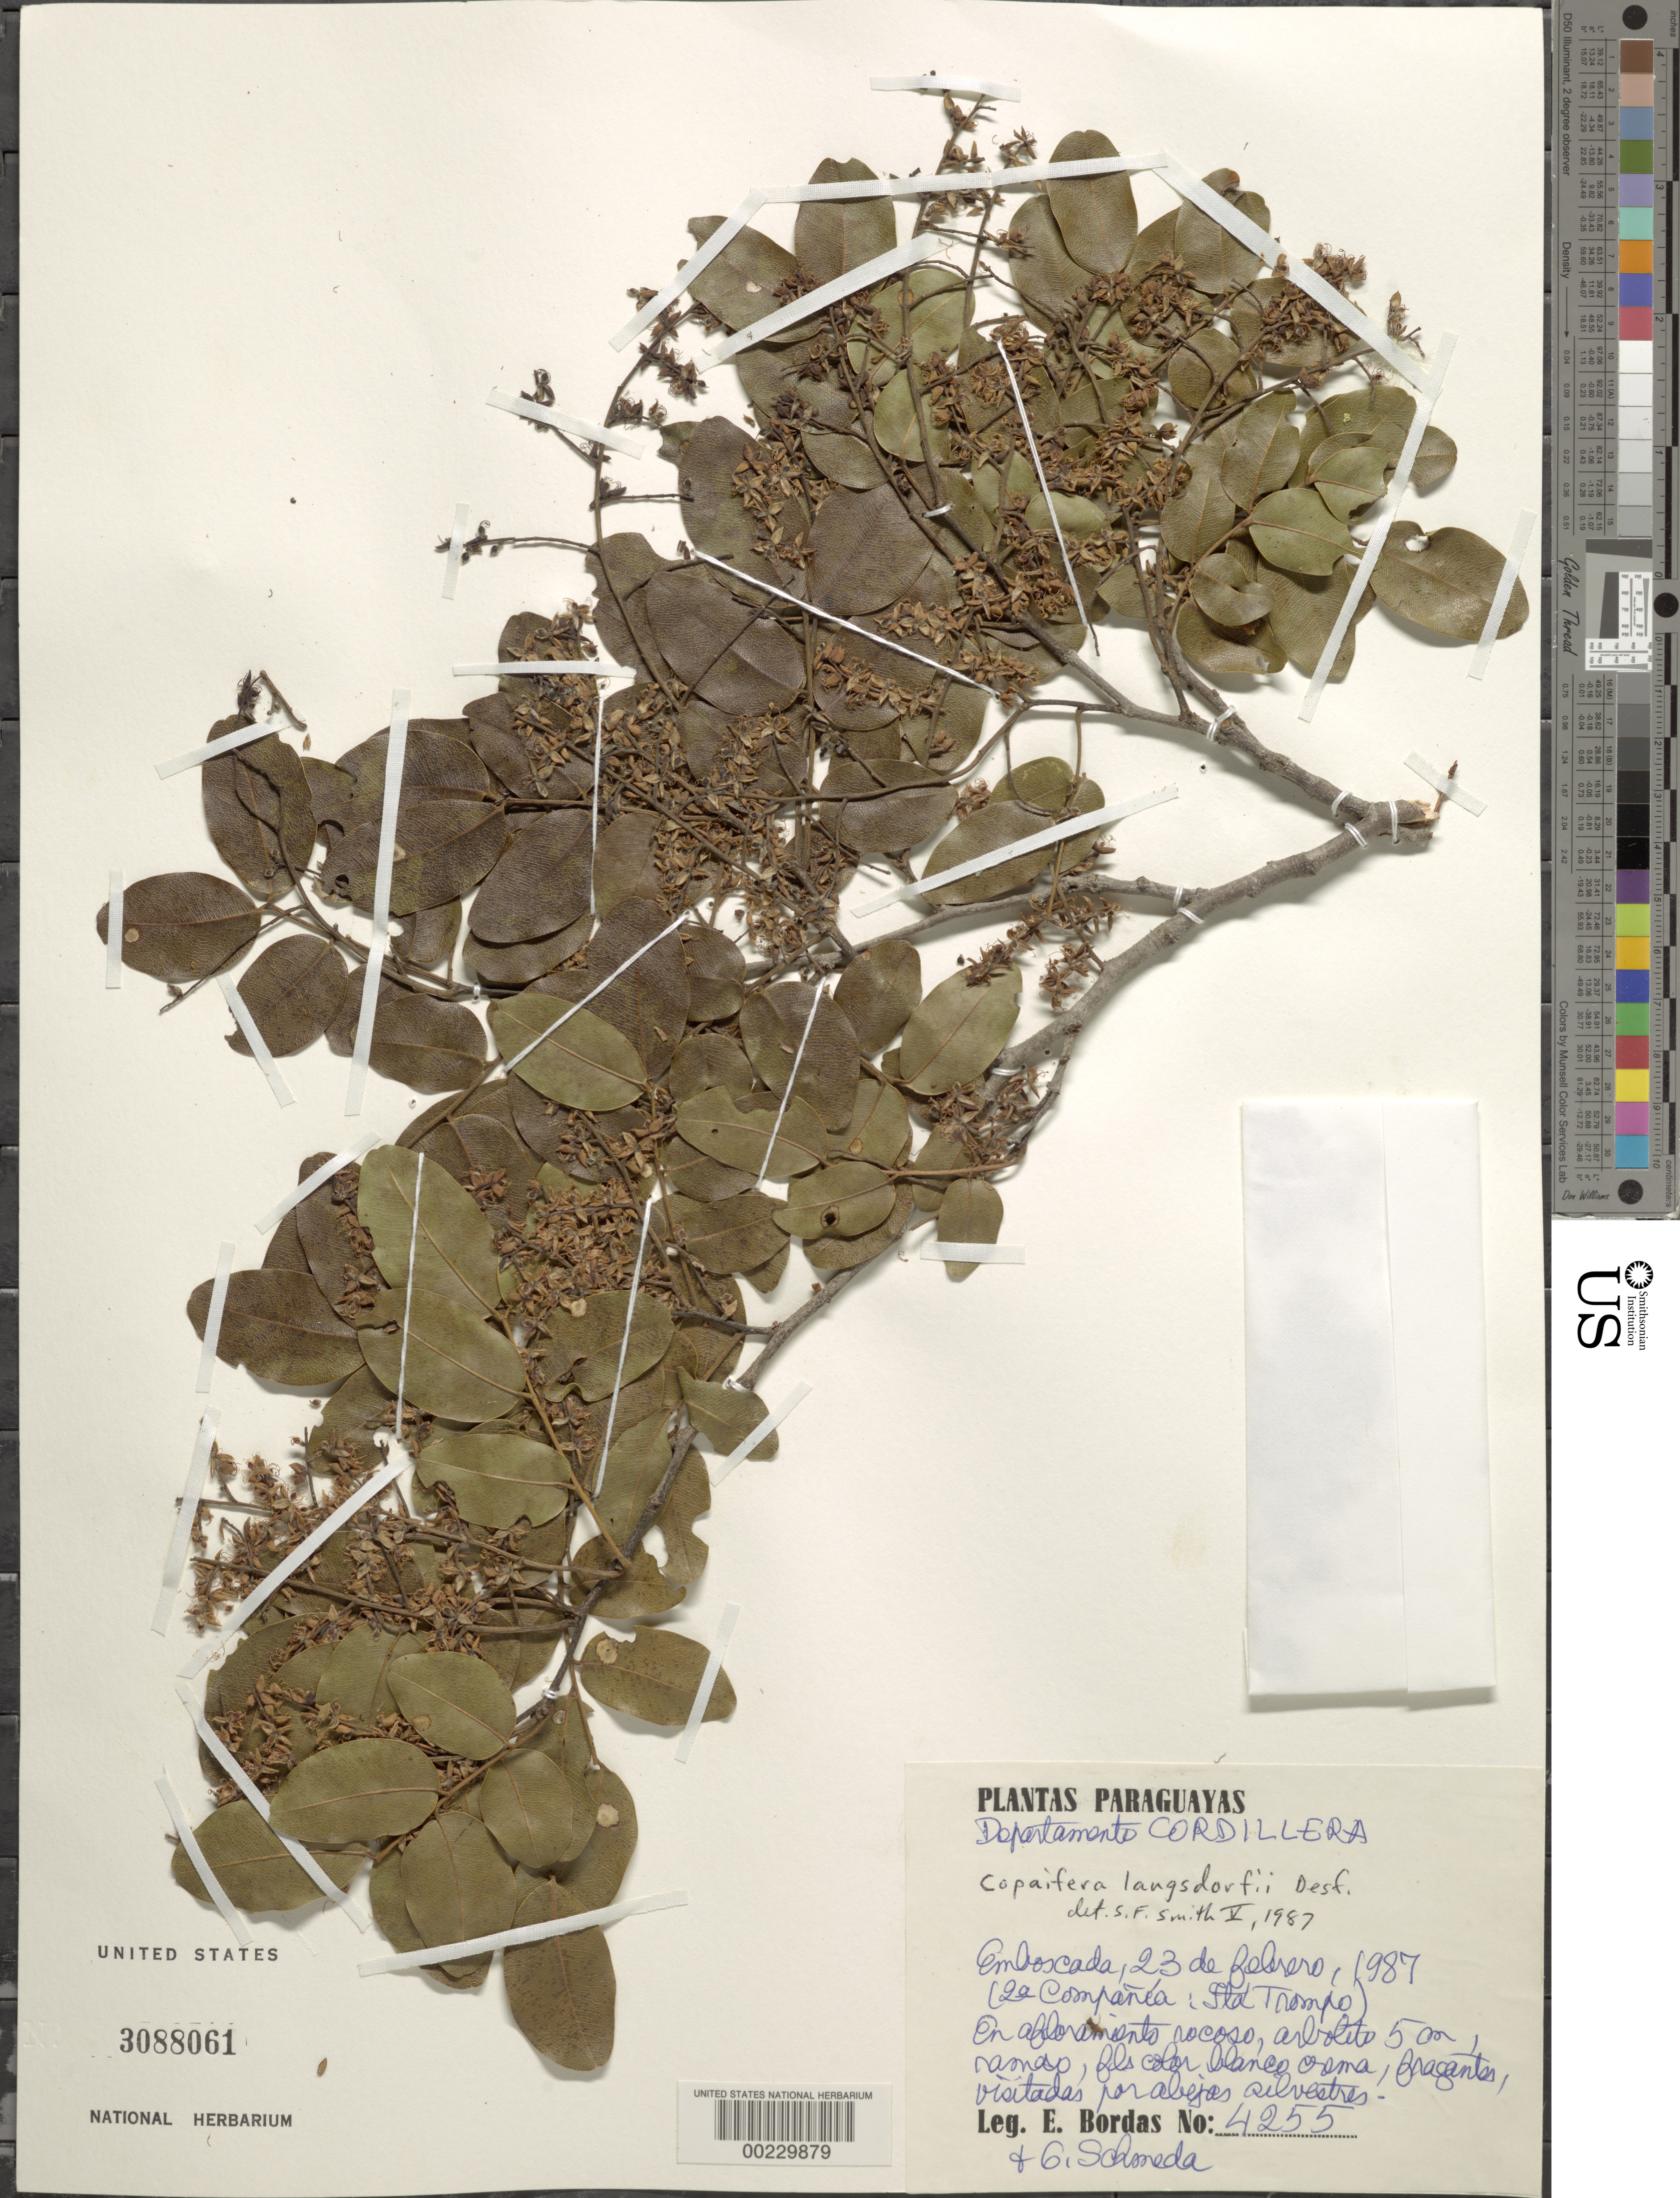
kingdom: Plantae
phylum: Tracheophyta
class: Magnoliopsida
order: Fabales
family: Fabaceae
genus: Copaifera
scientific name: Copaifera langsdorffii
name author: Desf.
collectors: E. Bordas & G. Schmeda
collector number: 4255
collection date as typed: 23 Feb 1987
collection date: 1987-02-23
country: Paraguay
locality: Emboscada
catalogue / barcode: US 3088061